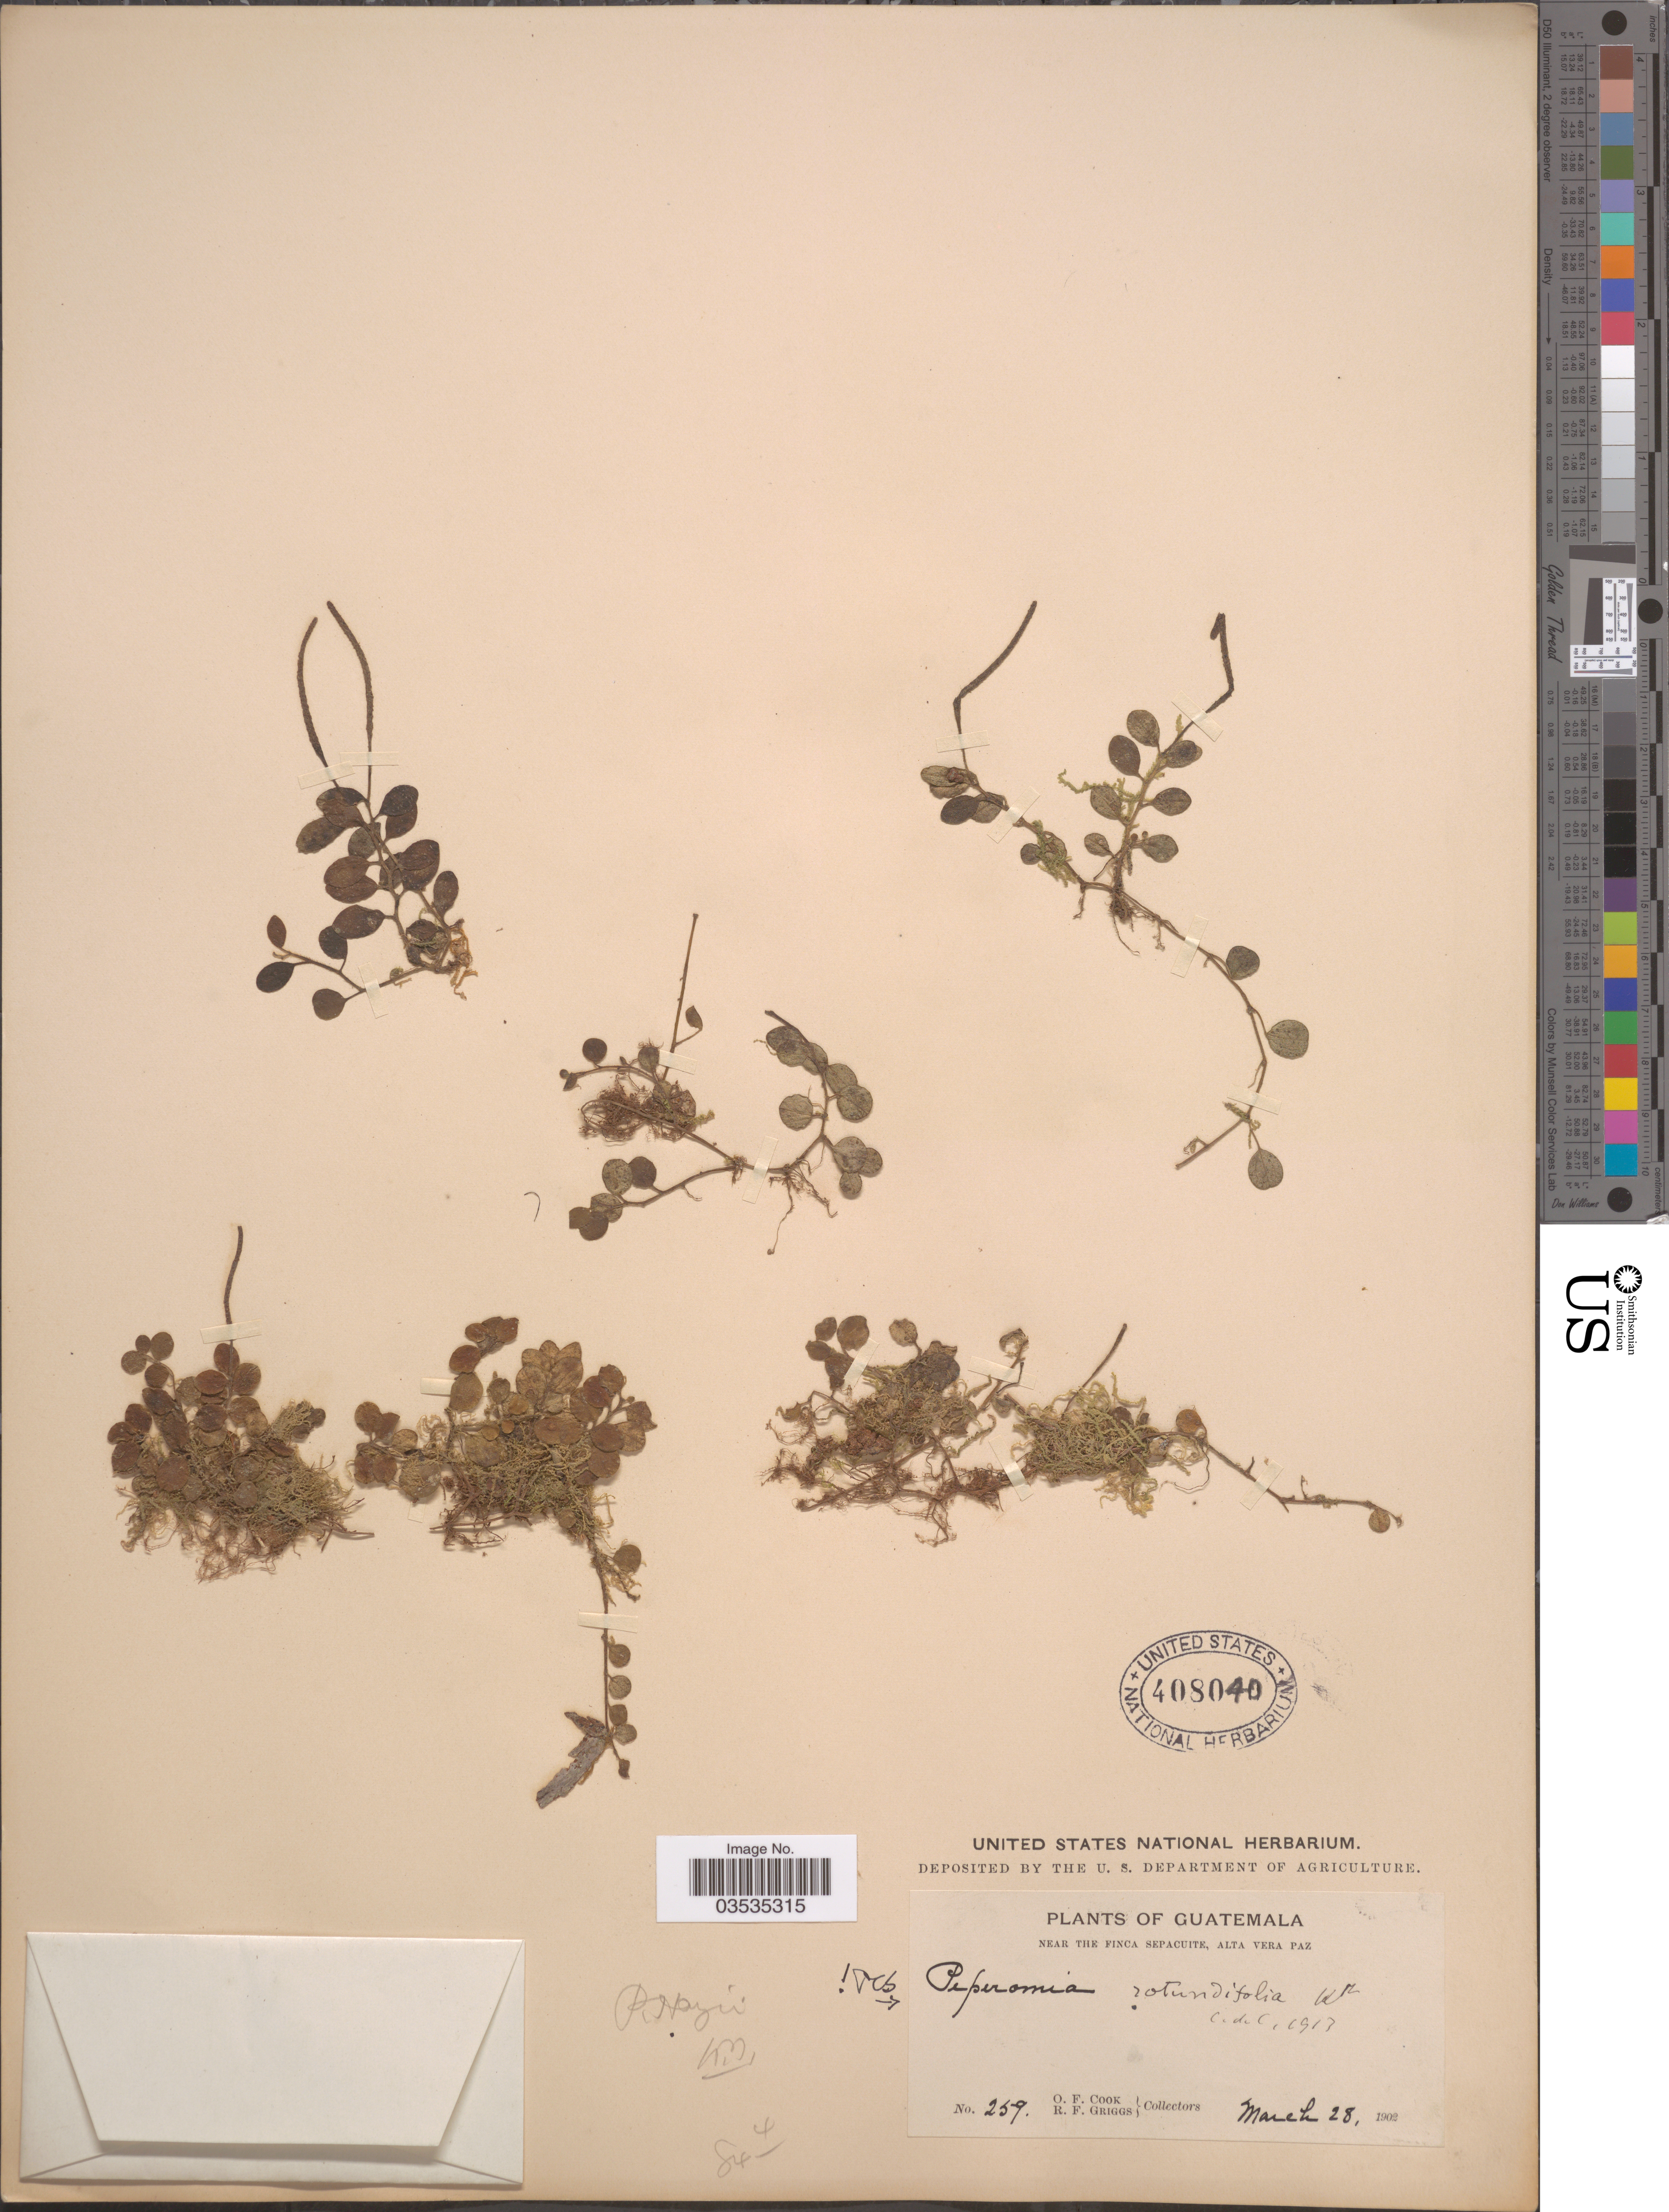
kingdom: Plantae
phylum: Tracheophyta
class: Magnoliopsida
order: Piperales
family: Piperaceae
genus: Peperomia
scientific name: Peperomia matlalucaensis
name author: C. DC.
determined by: Jiménez, José Estaban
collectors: O. F. Cook & R. F. Griggs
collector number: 259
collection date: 1902-03-28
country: Guatemala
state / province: Alta Verapaz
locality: Near the Finca Sepacuite, Alta Vera Paz.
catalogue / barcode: US 408040